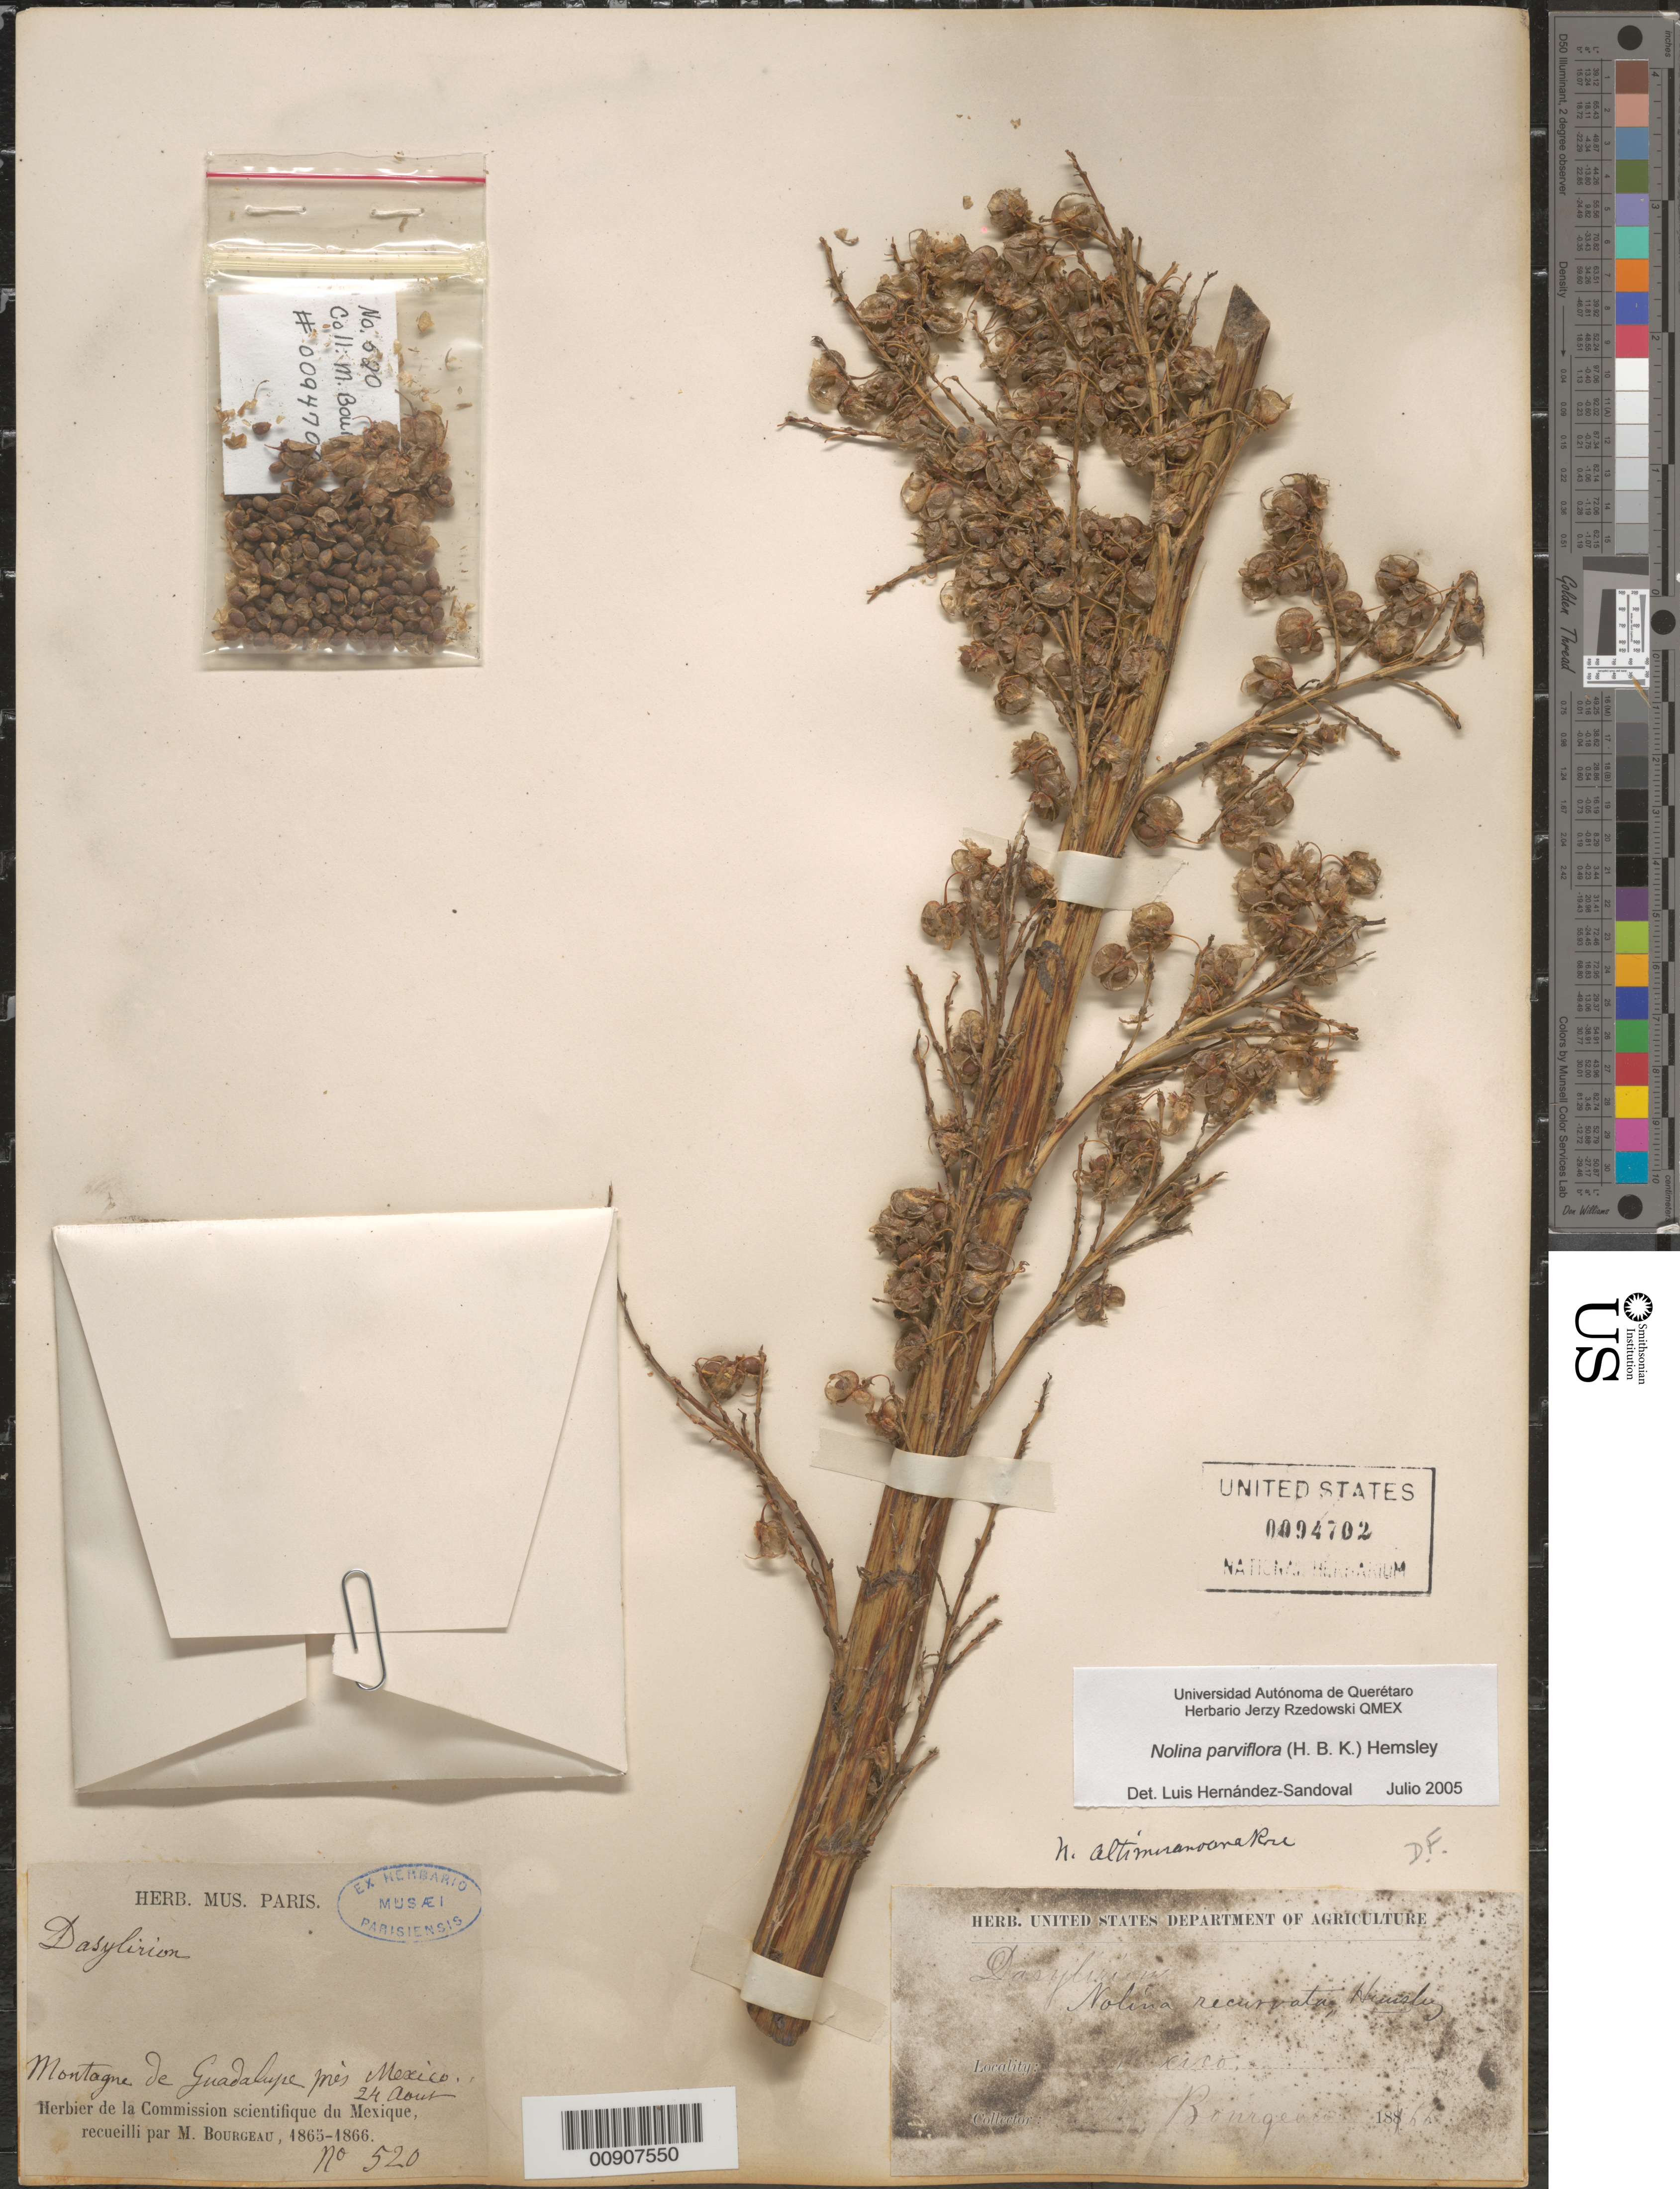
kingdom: Plantae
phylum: Tracheophyta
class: Liliopsida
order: Asparagales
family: Asparagaceae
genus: Nolina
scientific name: Nolina parviflora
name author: (Kunth) Hemsl.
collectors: E. Bourgeau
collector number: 520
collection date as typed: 24 Aug 1866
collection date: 1866-08-24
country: Mexico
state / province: Distrito Federal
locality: Montagne de Guadalupe près Mexico.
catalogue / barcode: US 94702